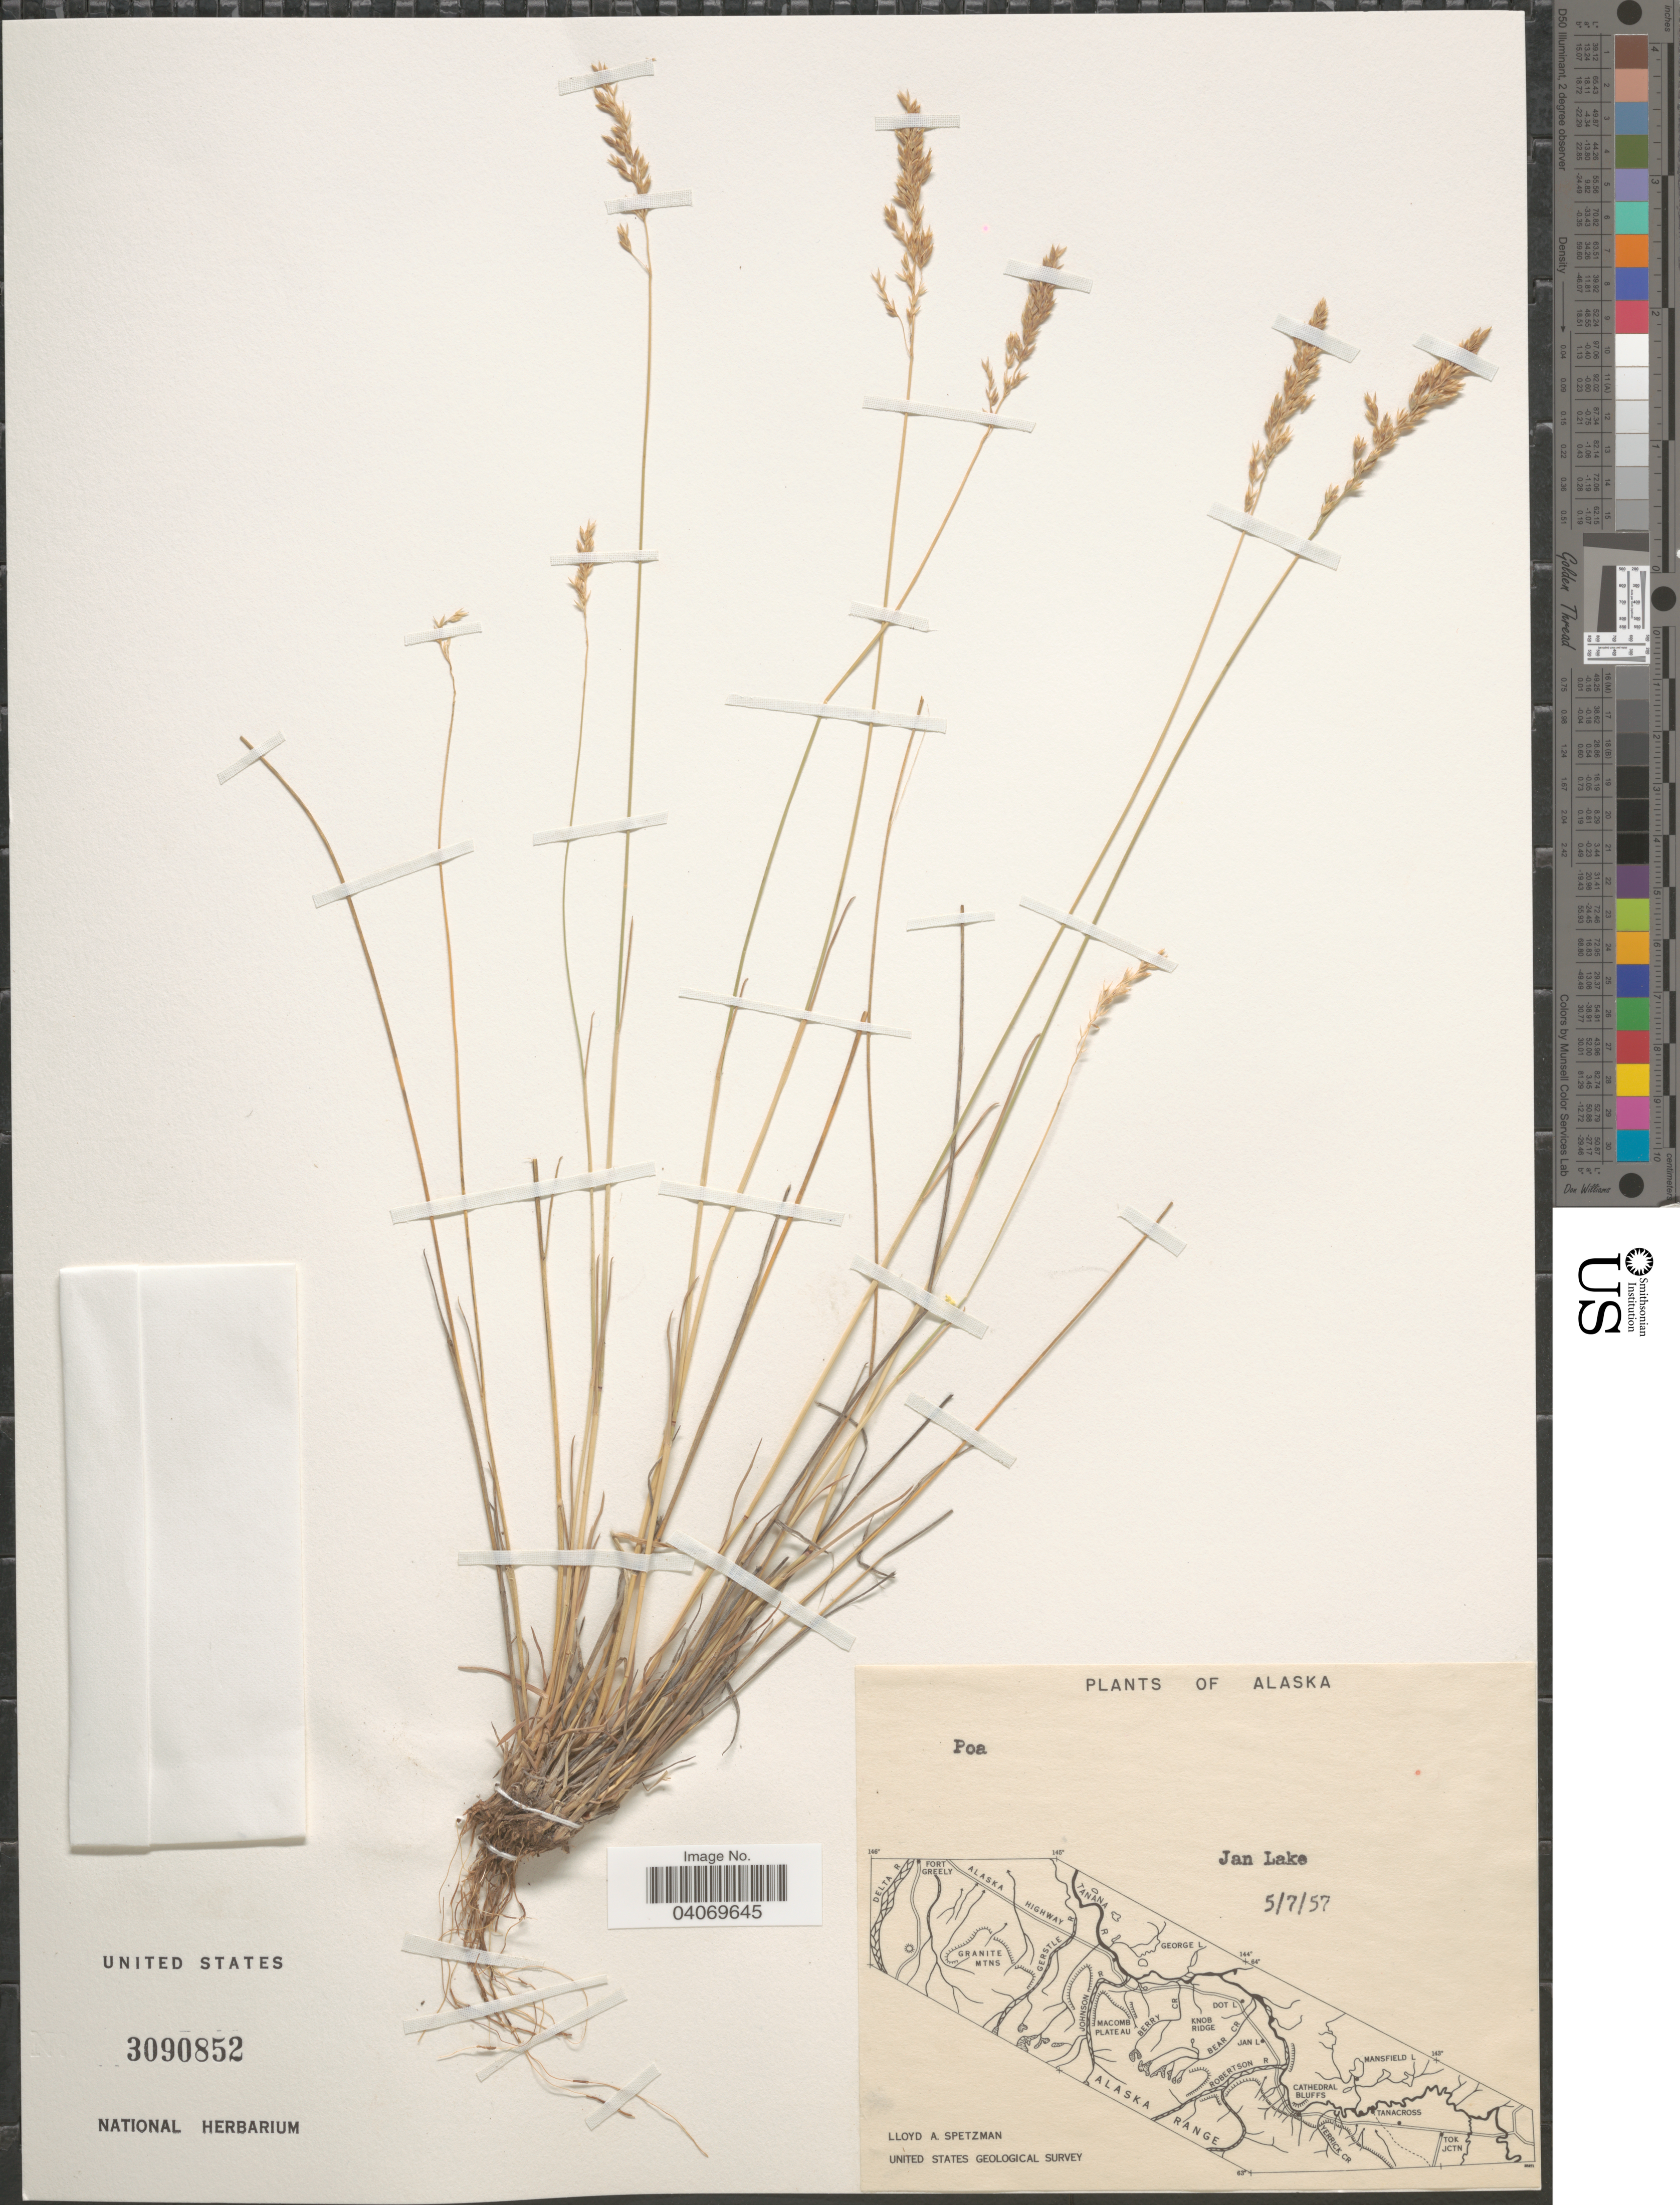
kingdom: Plantae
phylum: Tracheophyta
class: Liliopsida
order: Poales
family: Poaceae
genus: Poa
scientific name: Poa sp.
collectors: L. Spetzman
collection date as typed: Transcribed d/m/y: 7/5/57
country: United States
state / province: Alaska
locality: Jan Lake. United States Geological Survey.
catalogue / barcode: US 3090852